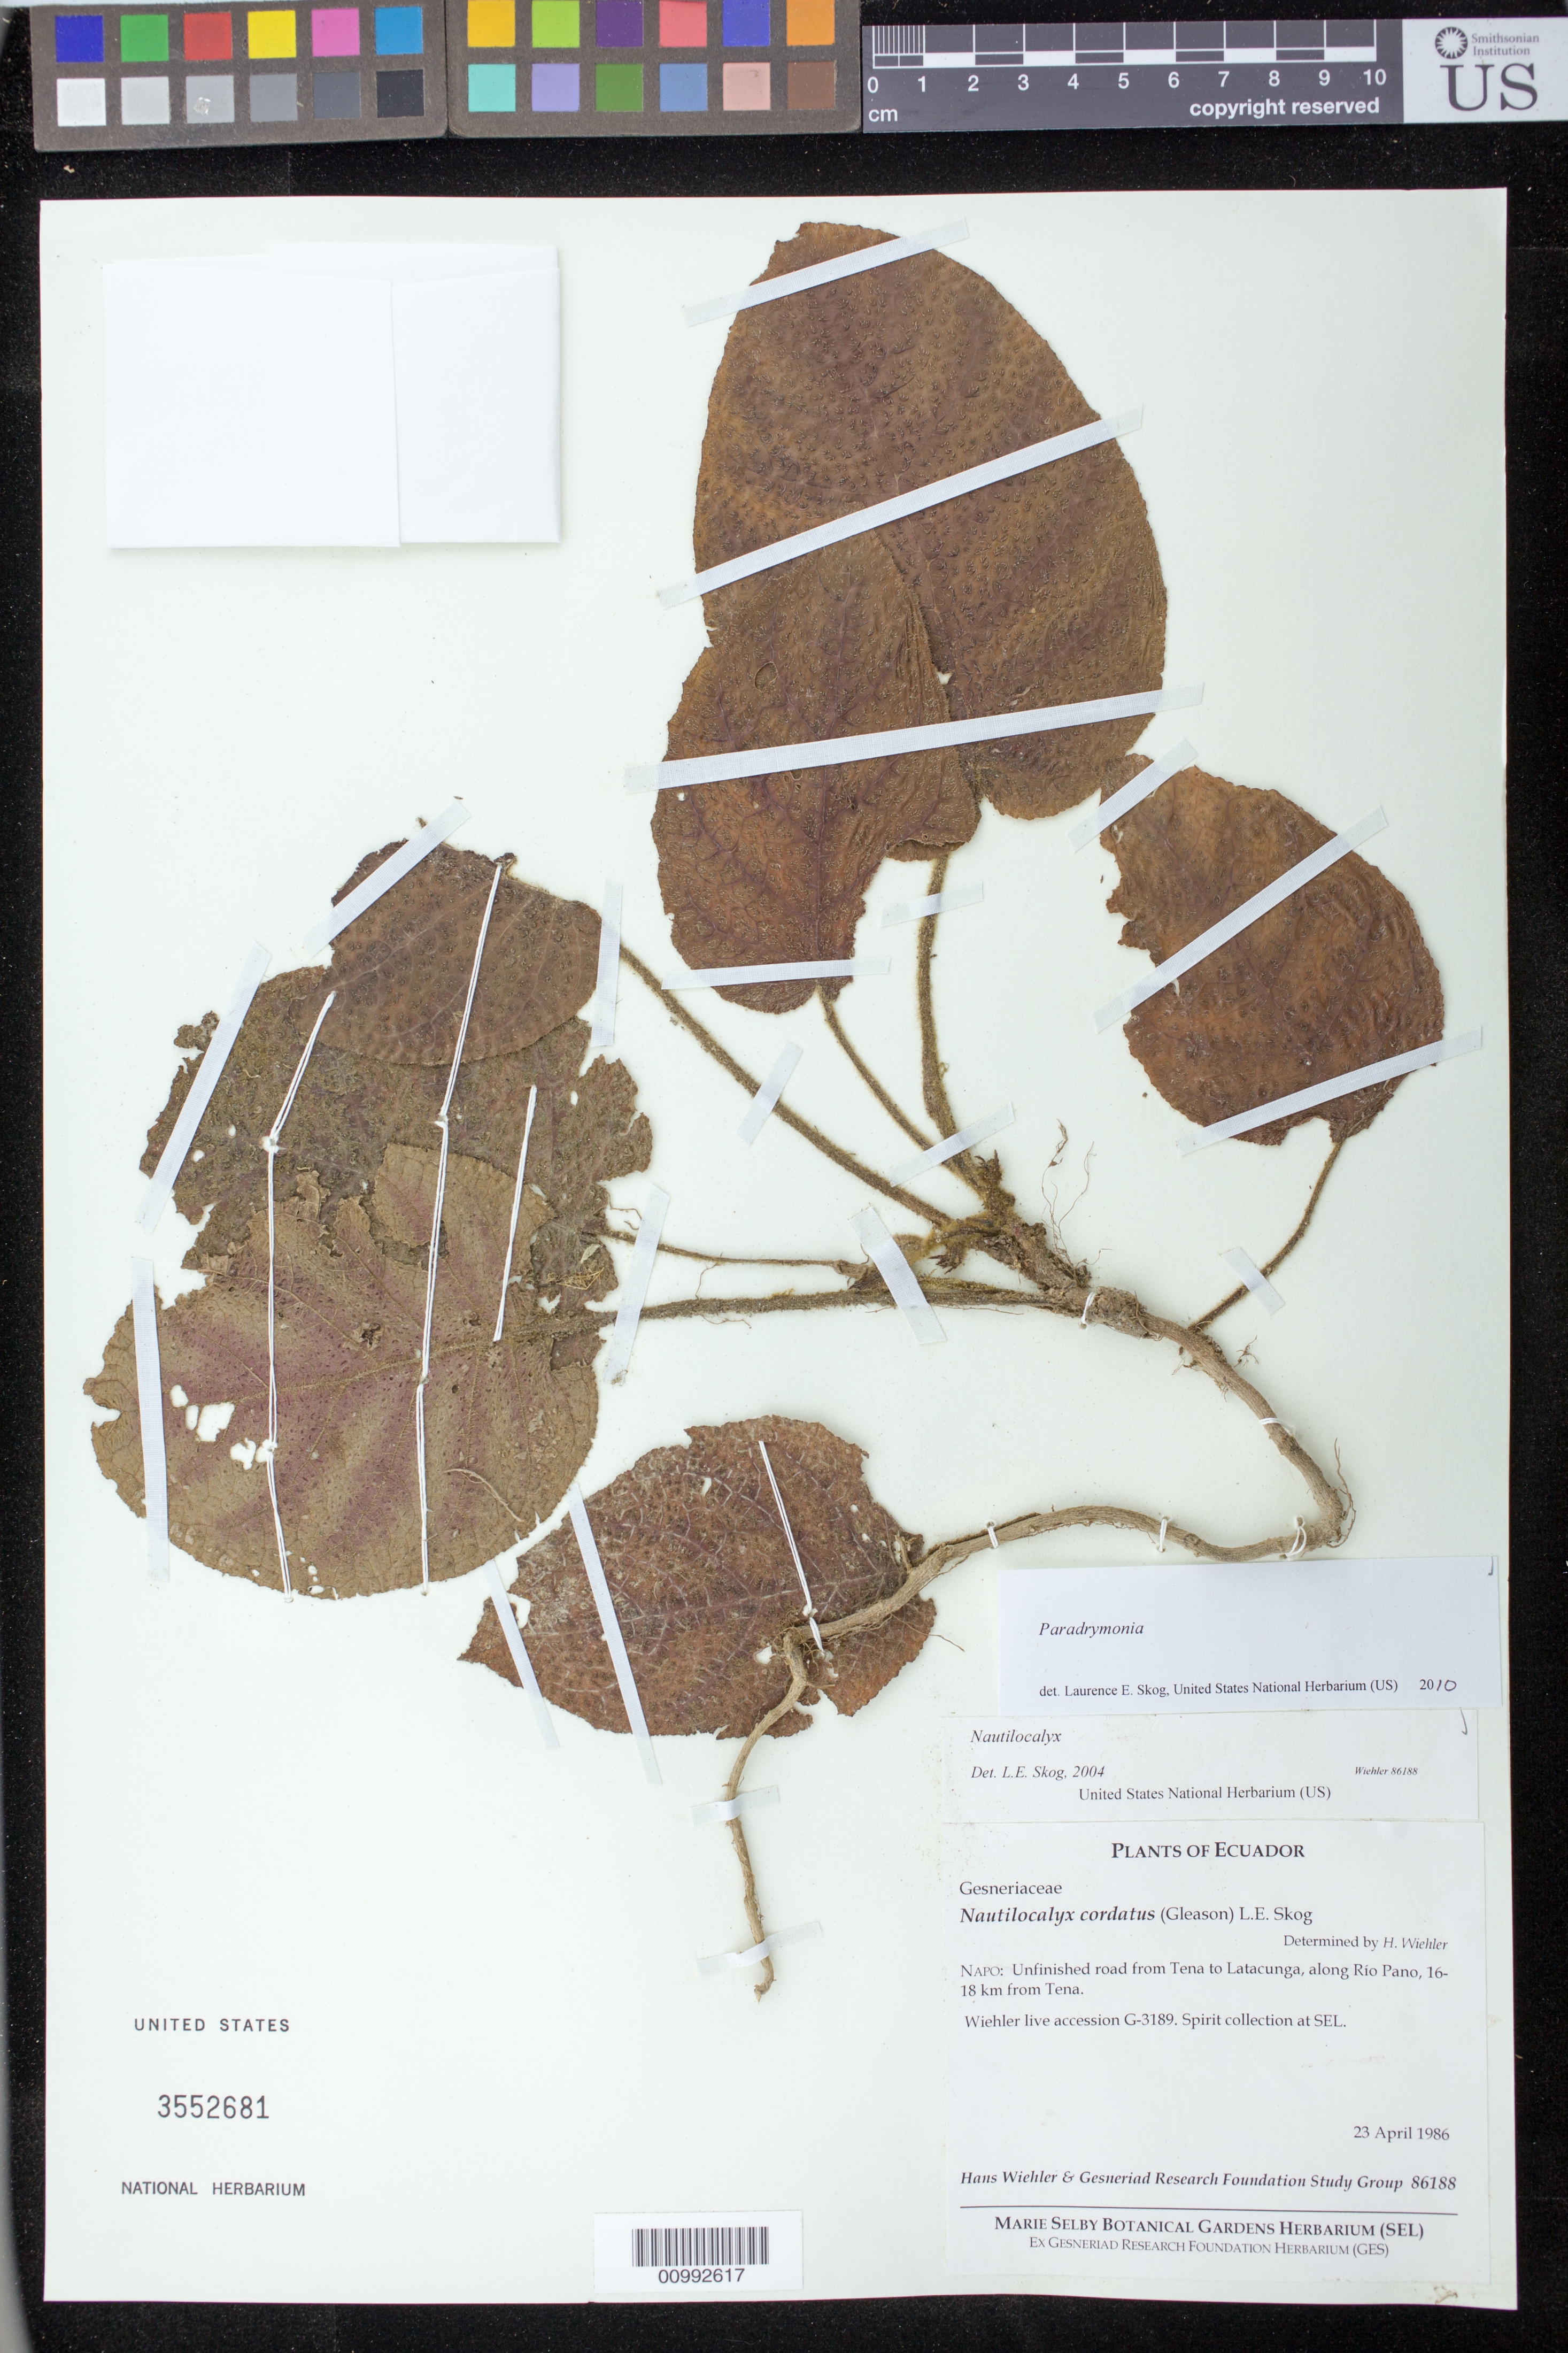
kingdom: Plantae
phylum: Tracheophyta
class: Magnoliopsida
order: Lamiales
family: Gesneriaceae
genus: Paradrymonia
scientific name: Paradrymonia sp.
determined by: Skog, Laurence E.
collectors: H. J. Wiehler & GRF Study Group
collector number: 86188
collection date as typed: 23 Apr 1986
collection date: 1986-04-23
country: Ecuador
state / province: Napo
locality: Napo: unfinished road from Tena to Latacunga, along Río Pano, 16-18 km from Tena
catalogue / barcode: US 3552681